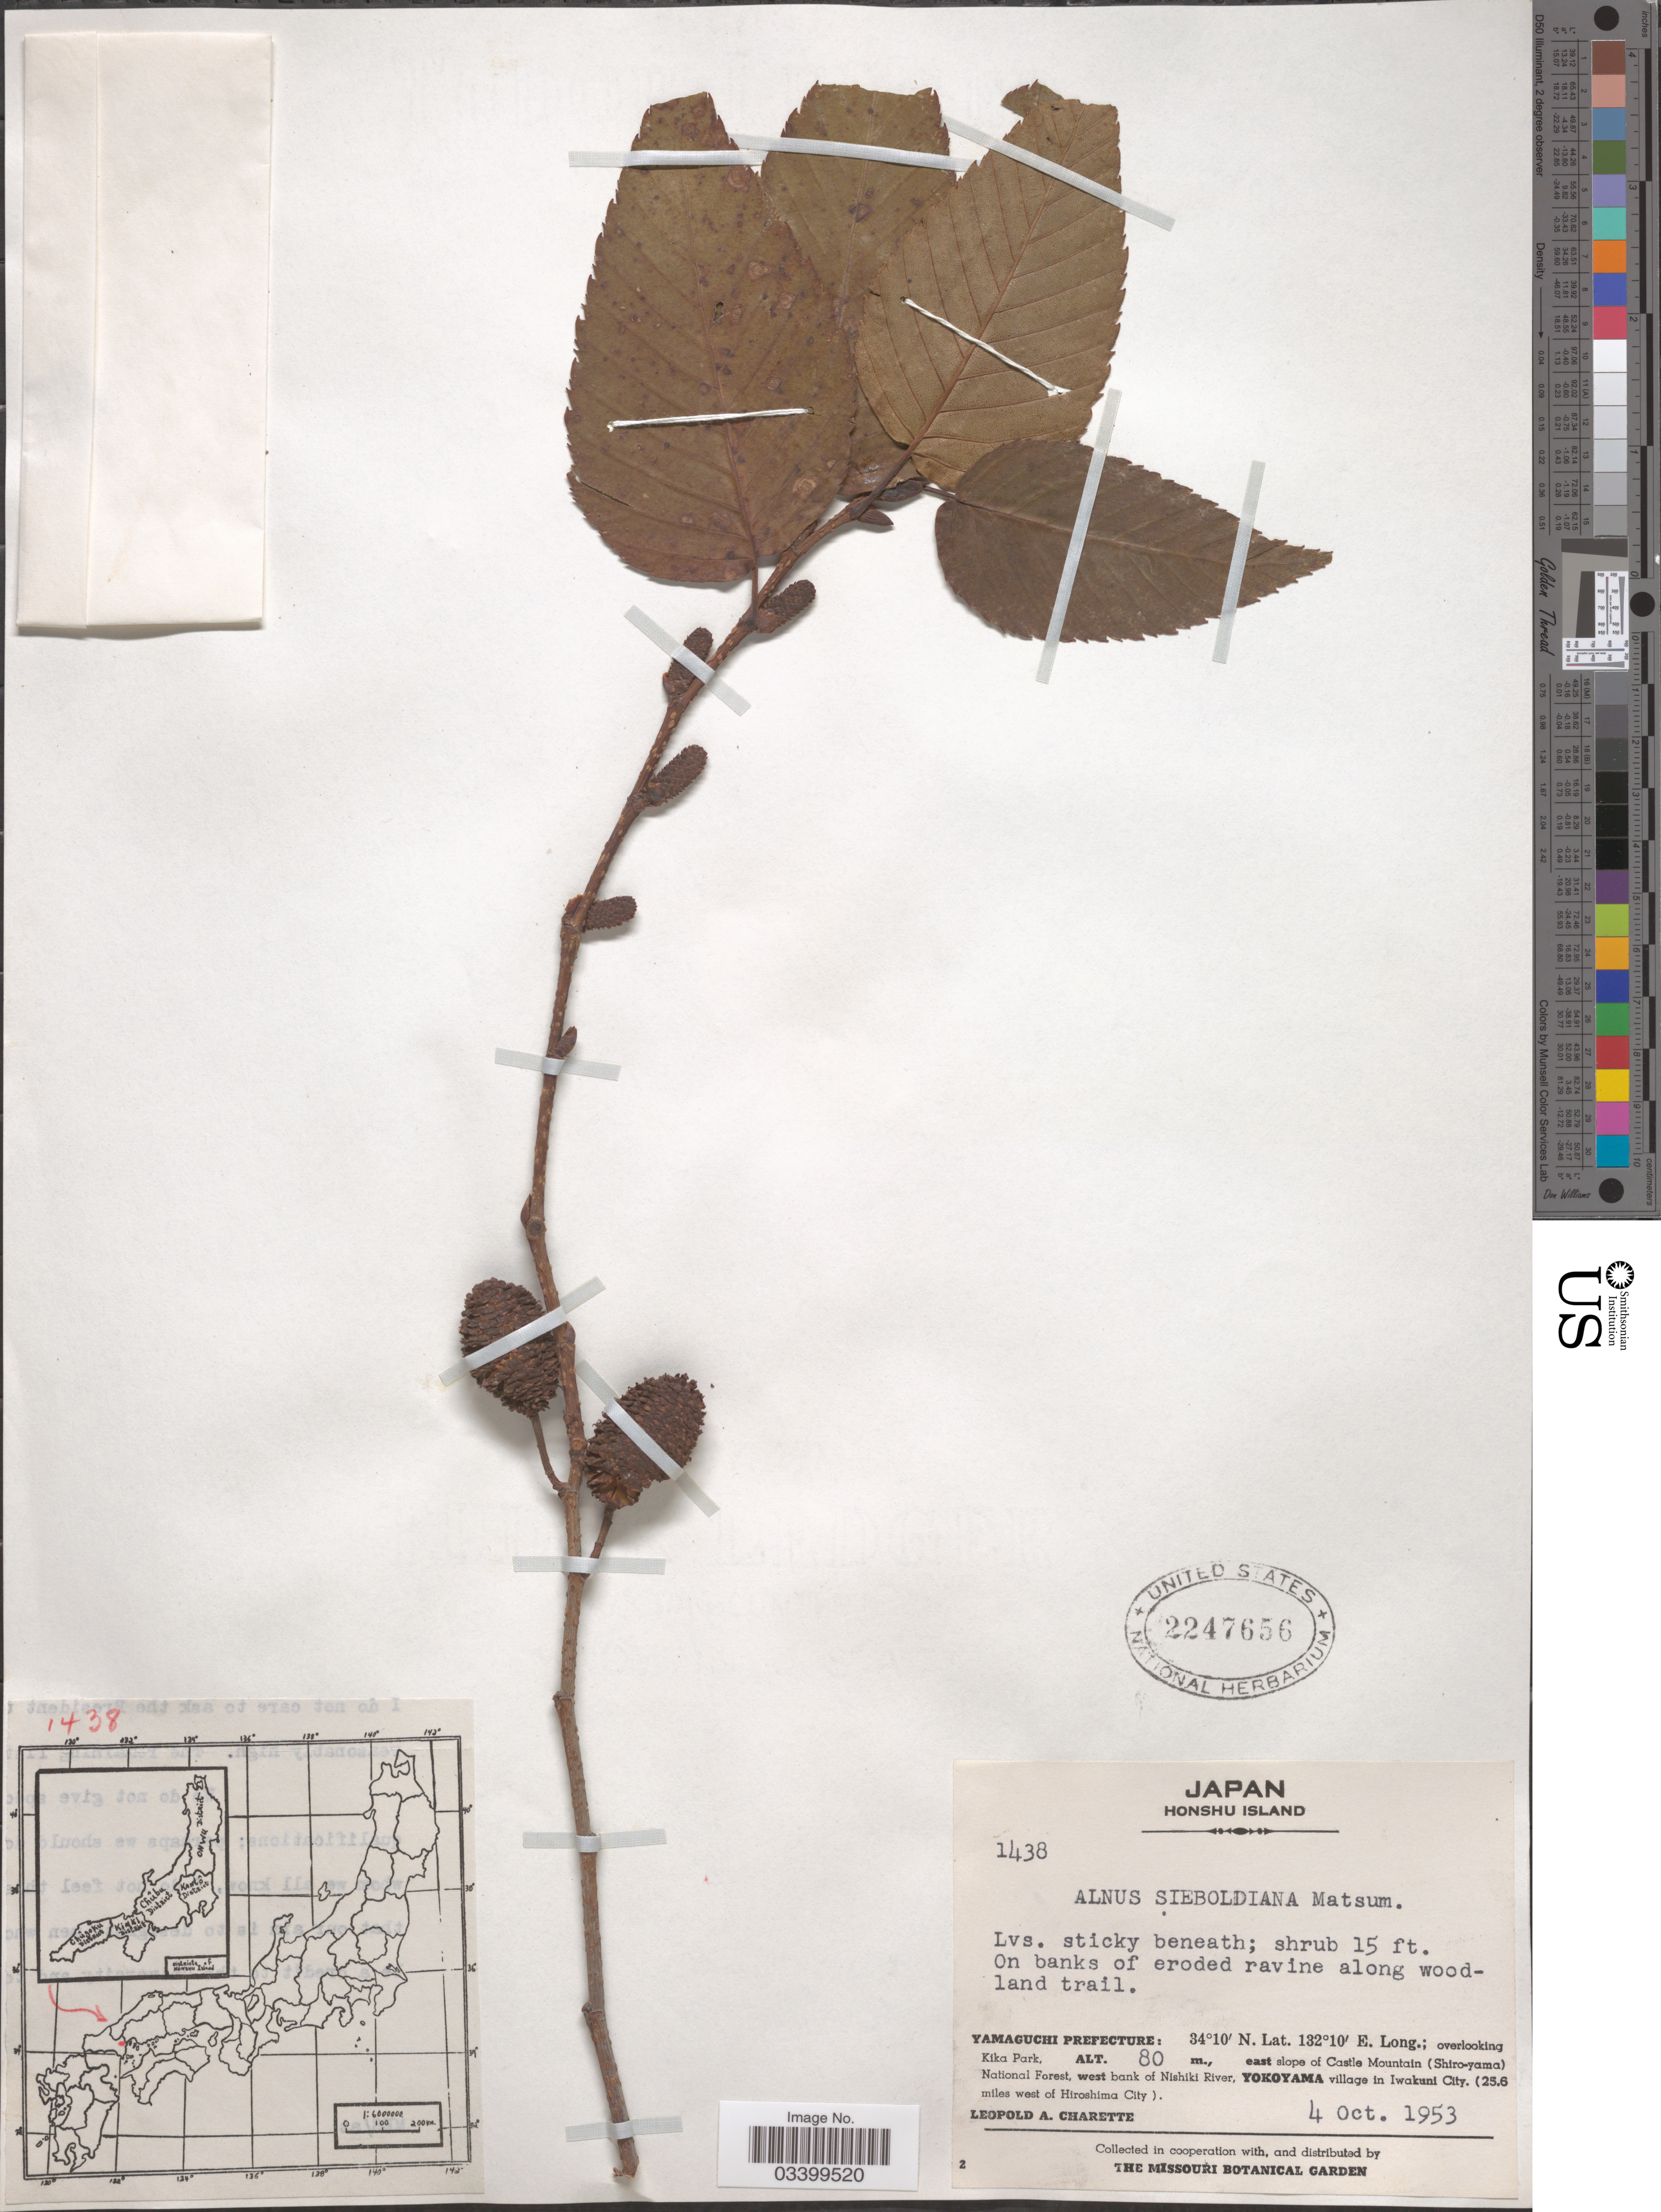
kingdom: Plantae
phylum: Tracheophyta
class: Magnoliopsida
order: Fagales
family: Betulaceae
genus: Alnus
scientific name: Alnus sieboldiana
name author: Matsum.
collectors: L. A. Charette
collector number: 1438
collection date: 1953-10-04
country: Japan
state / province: Yamaguti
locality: Honshu Island. Yamaguchi Prefecture: overlooking Kika Park, east slope of Castle Mountain (Shiro-yama) National Forest, west bank of Nishiki River, Yokoyama village in Iwakuni City. (25.6 miles west of Hiroshima City).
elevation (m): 80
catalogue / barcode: US 2247656